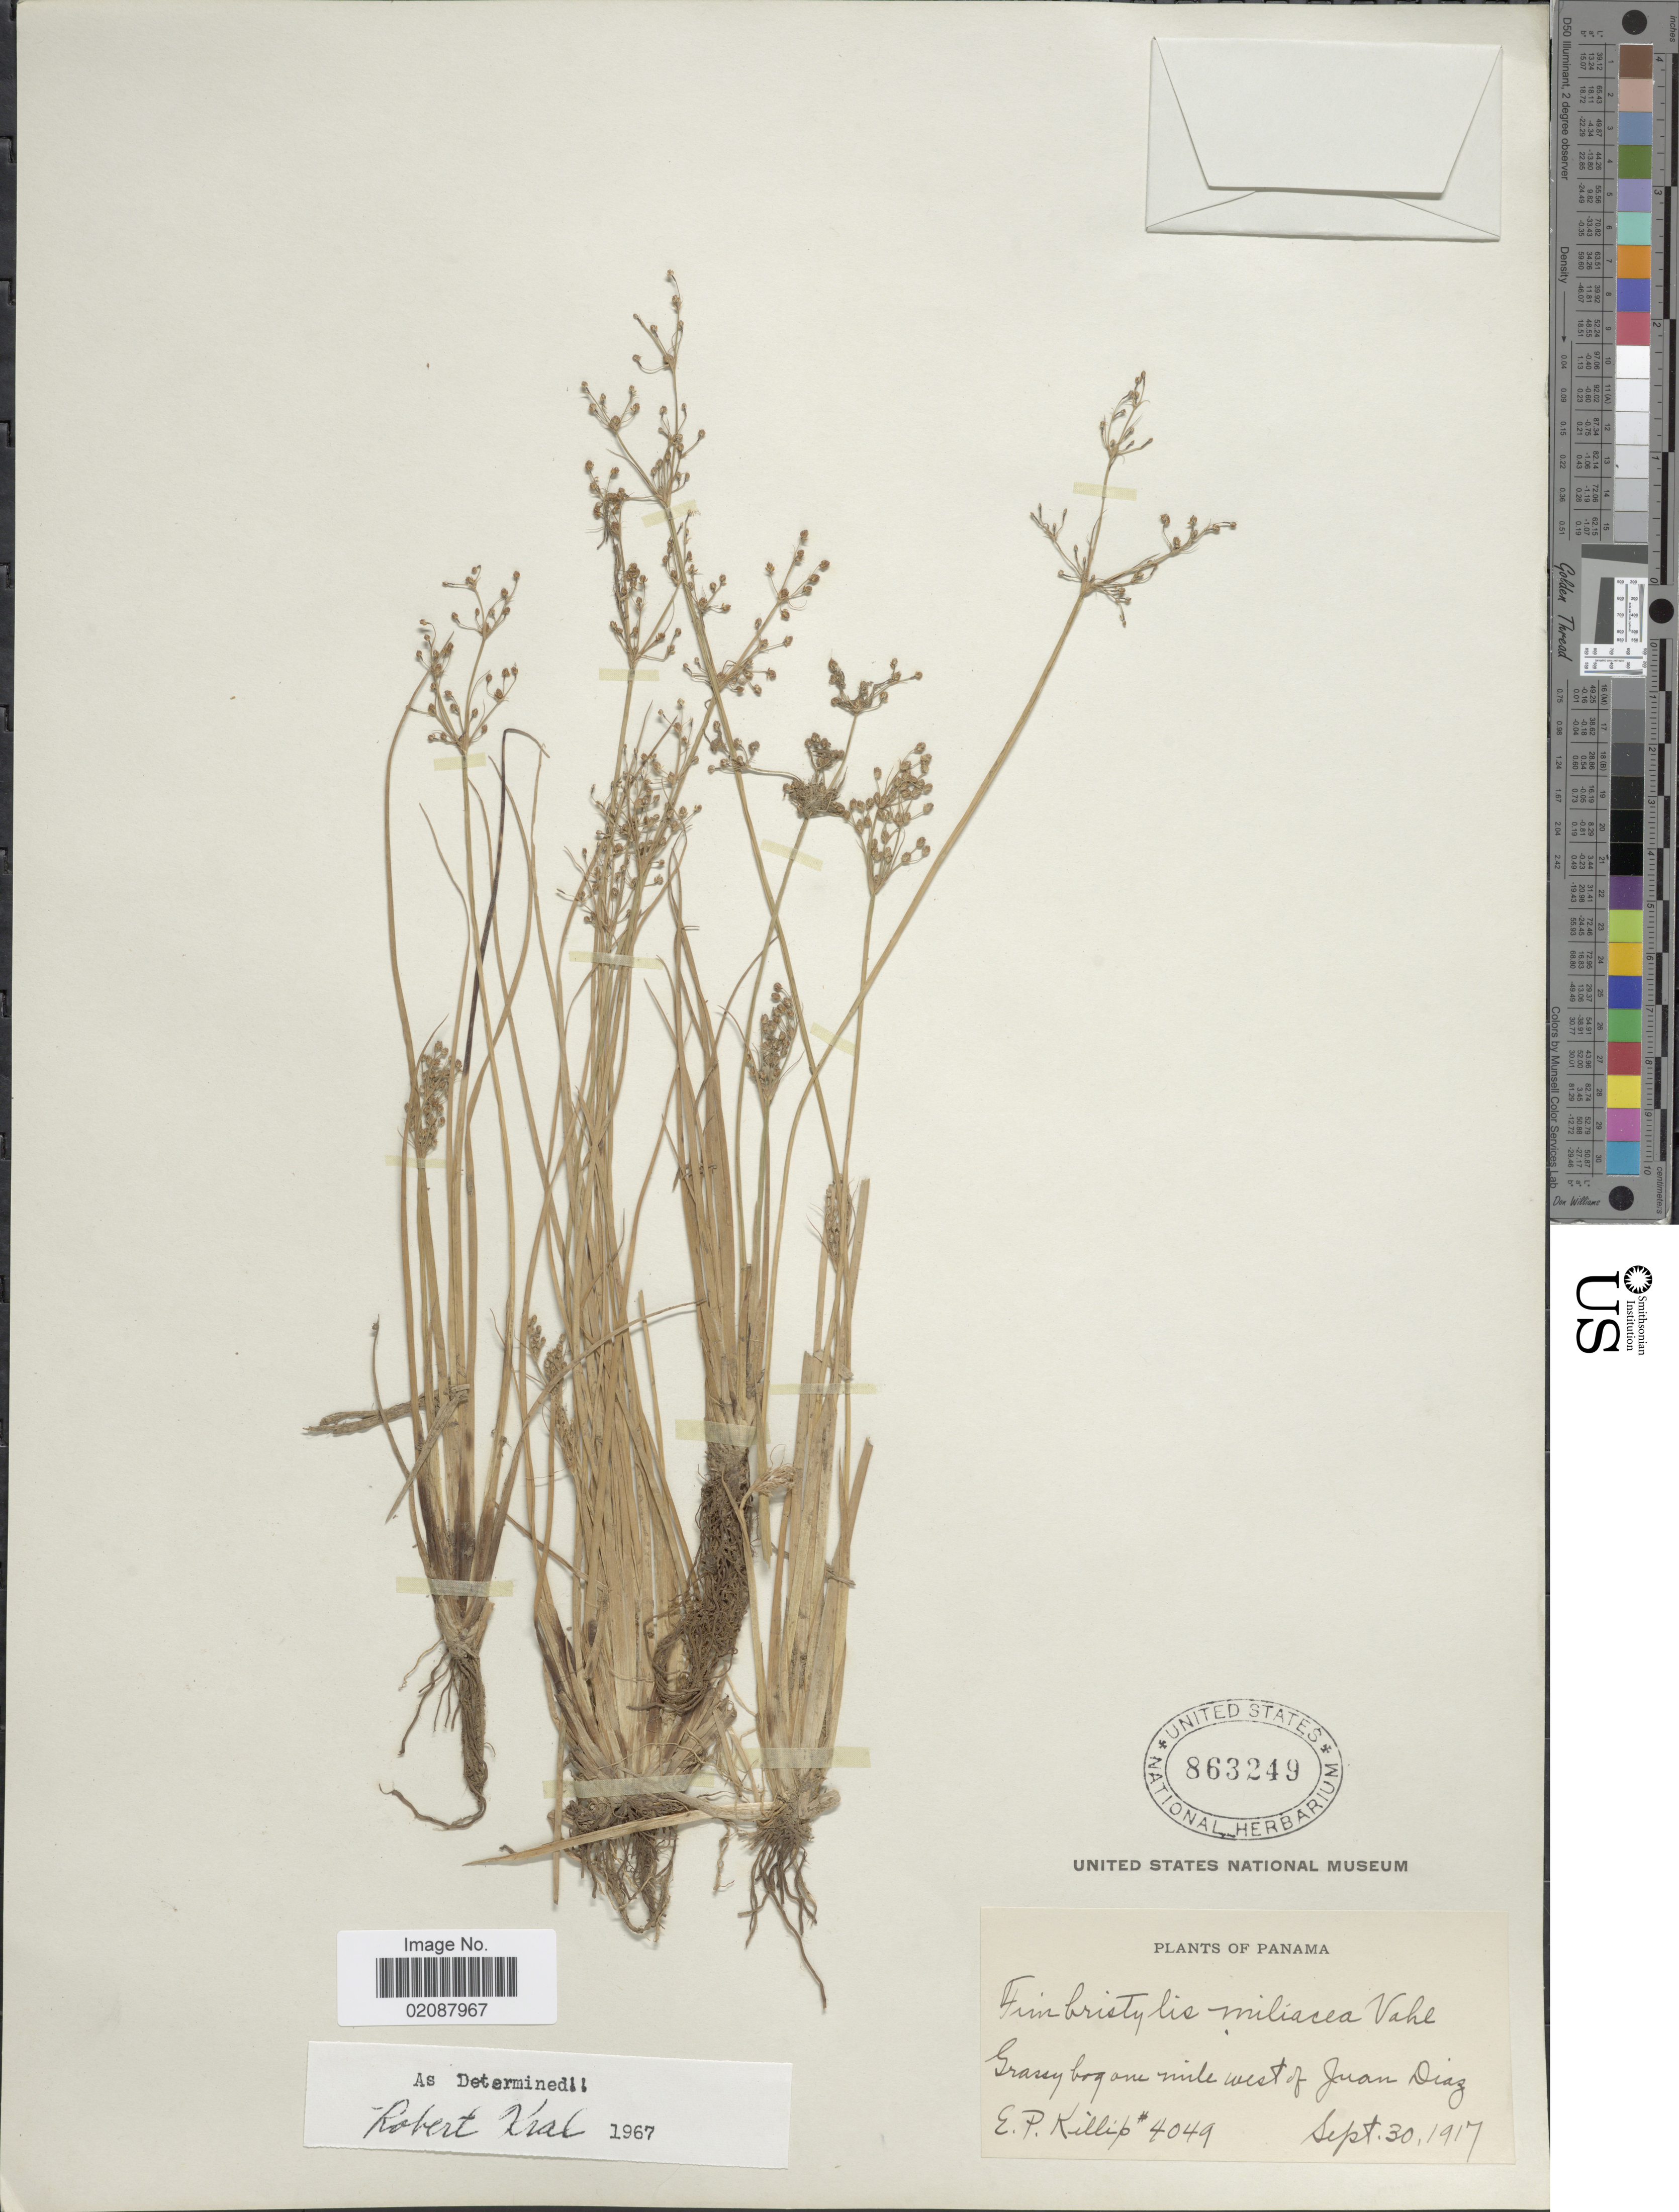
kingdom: Plantae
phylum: Tracheophyta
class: Liliopsida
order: Poales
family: Cyperaceae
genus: Fimbristylis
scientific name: Fimbristylis littoralis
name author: Gaudich.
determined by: Strong, M. T., (US), Smithsonian Institution - National Museum of Natural History (UNITED STATES)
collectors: E. P. Killip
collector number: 4049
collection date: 1917-09-30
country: Panama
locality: Grassy bog one mile west of Juan Diaz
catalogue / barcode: US 863249